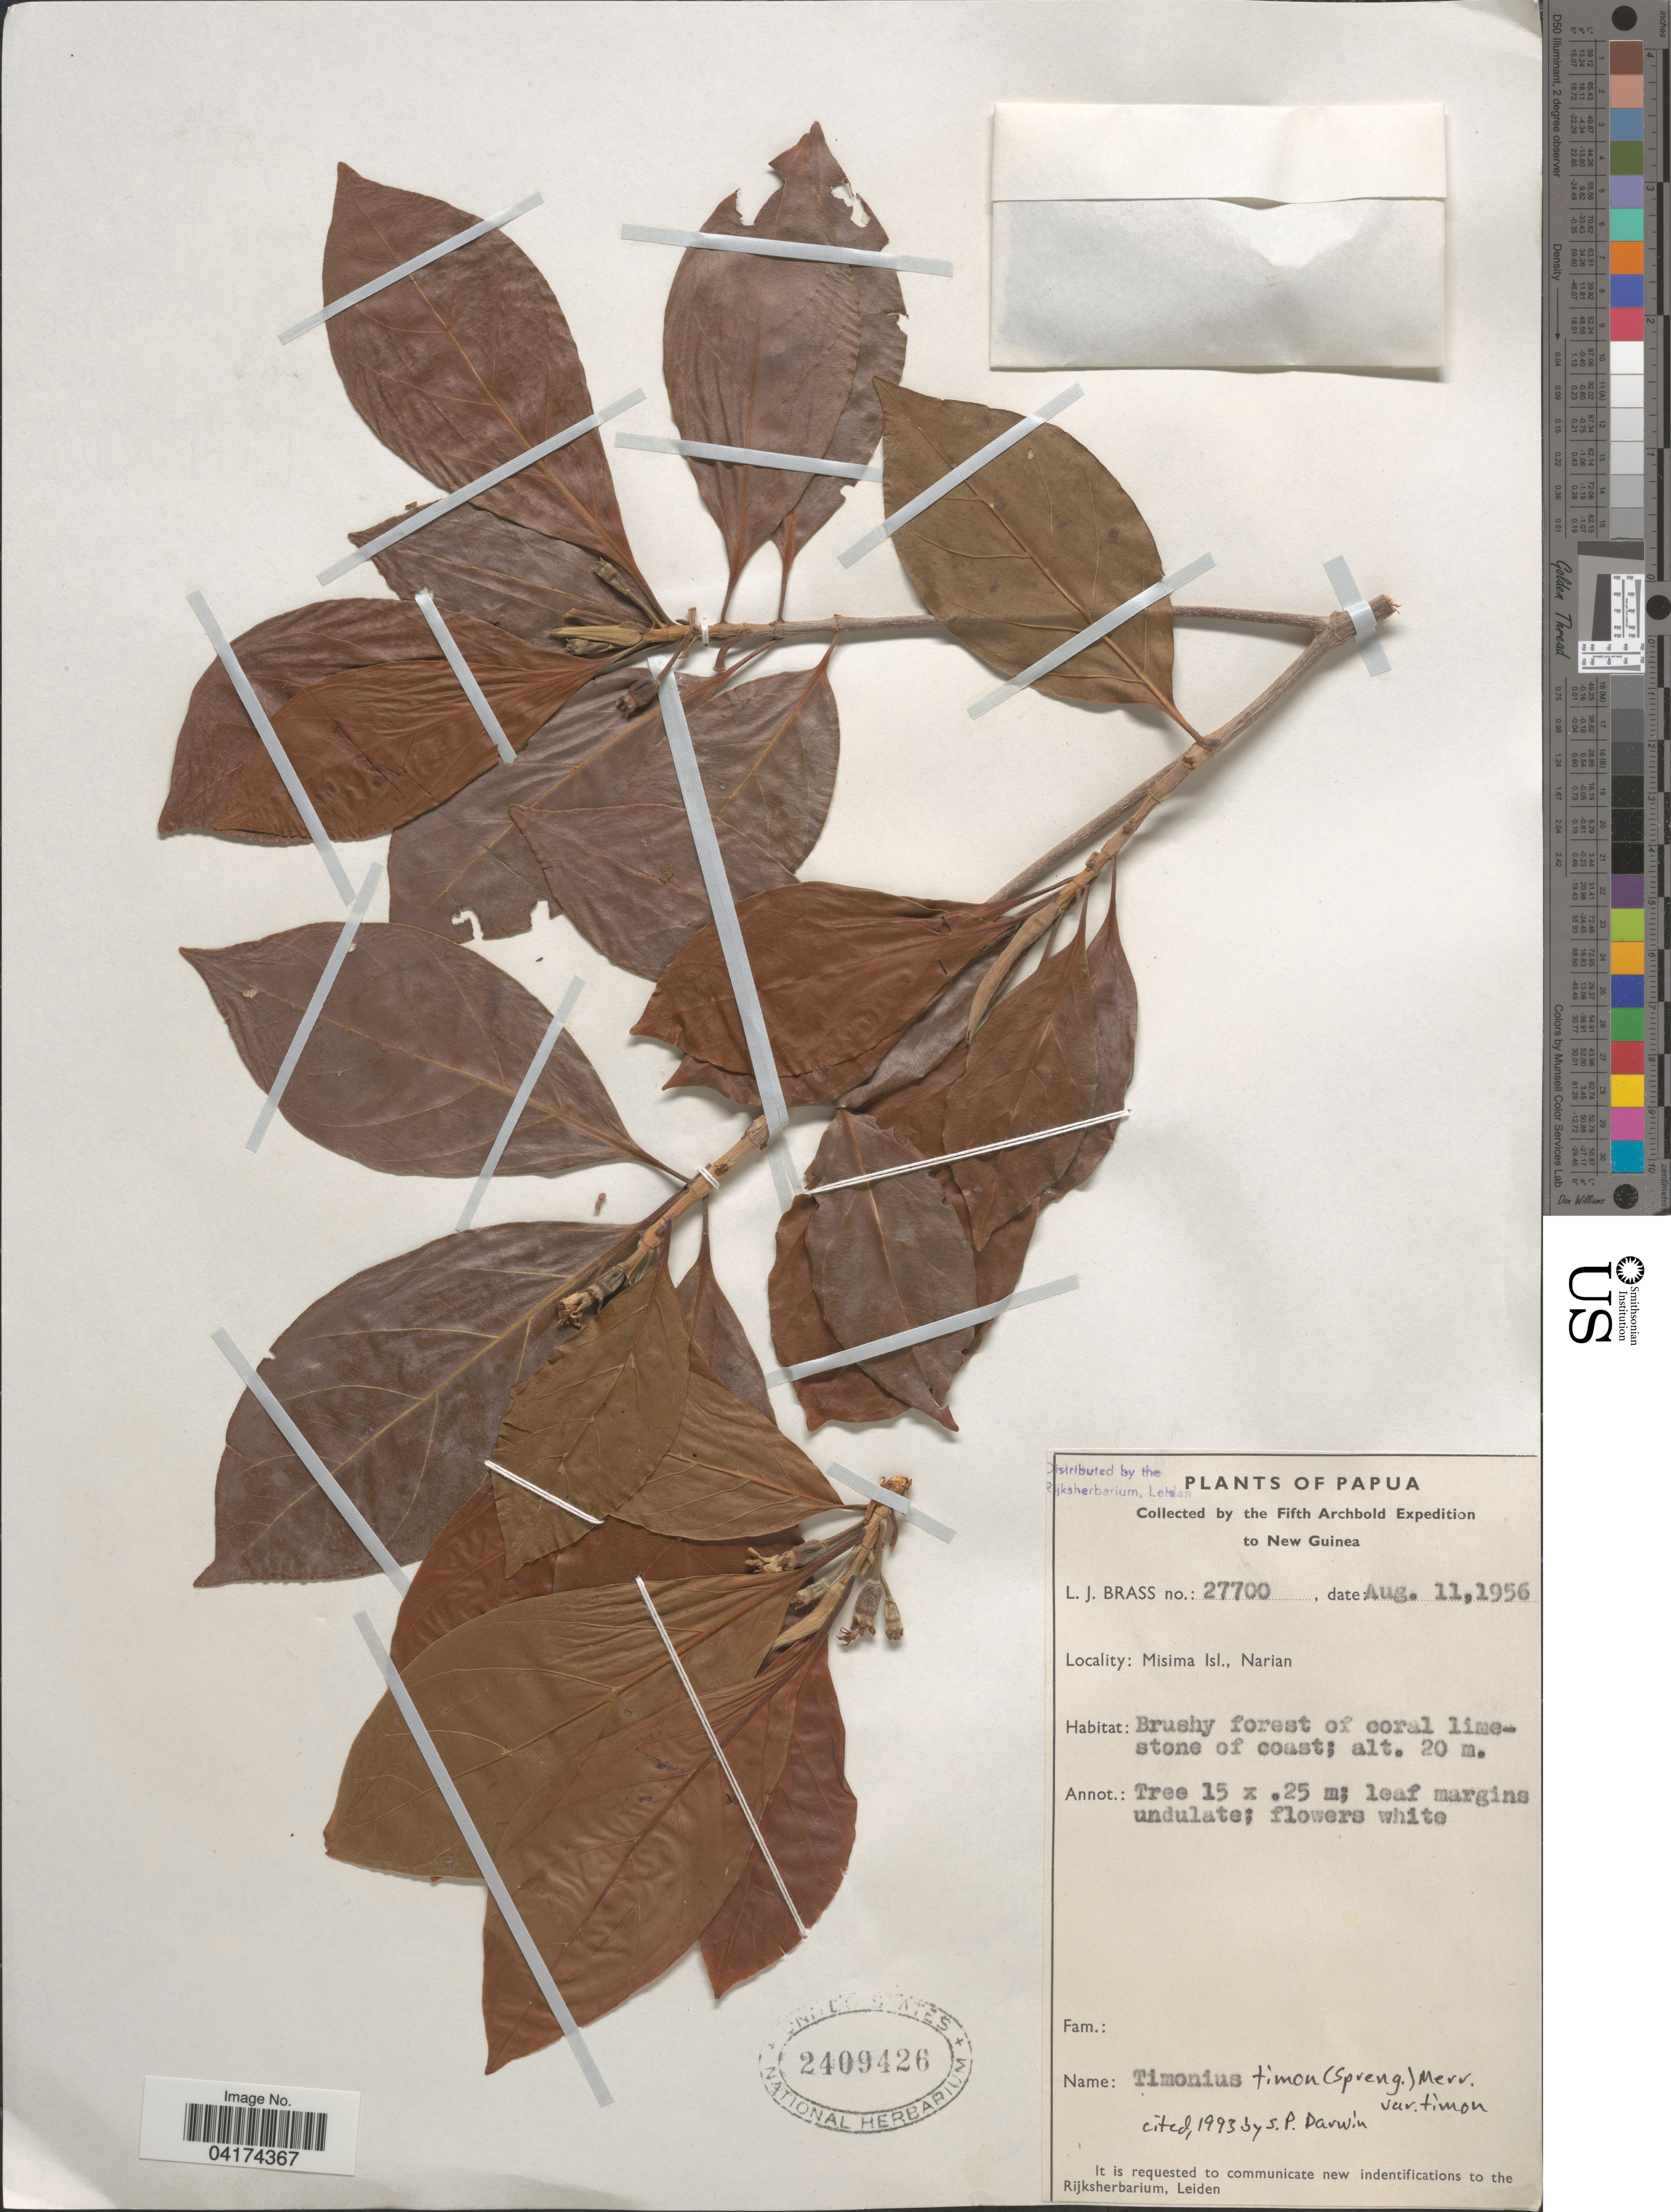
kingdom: Plantae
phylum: Tracheophyta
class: Magnoliopsida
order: Gentianales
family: Rubiaceae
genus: Timonius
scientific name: Timonius timon var. timon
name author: (Spreng.) Merr.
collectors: L. J. Brass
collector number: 27700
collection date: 1956-08-11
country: Papua New Guinea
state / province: Milne Bay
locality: The Fifth Archbold Expedition to New Guinea. Misima Isl., Narian. Papua.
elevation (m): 20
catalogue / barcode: US 2409426